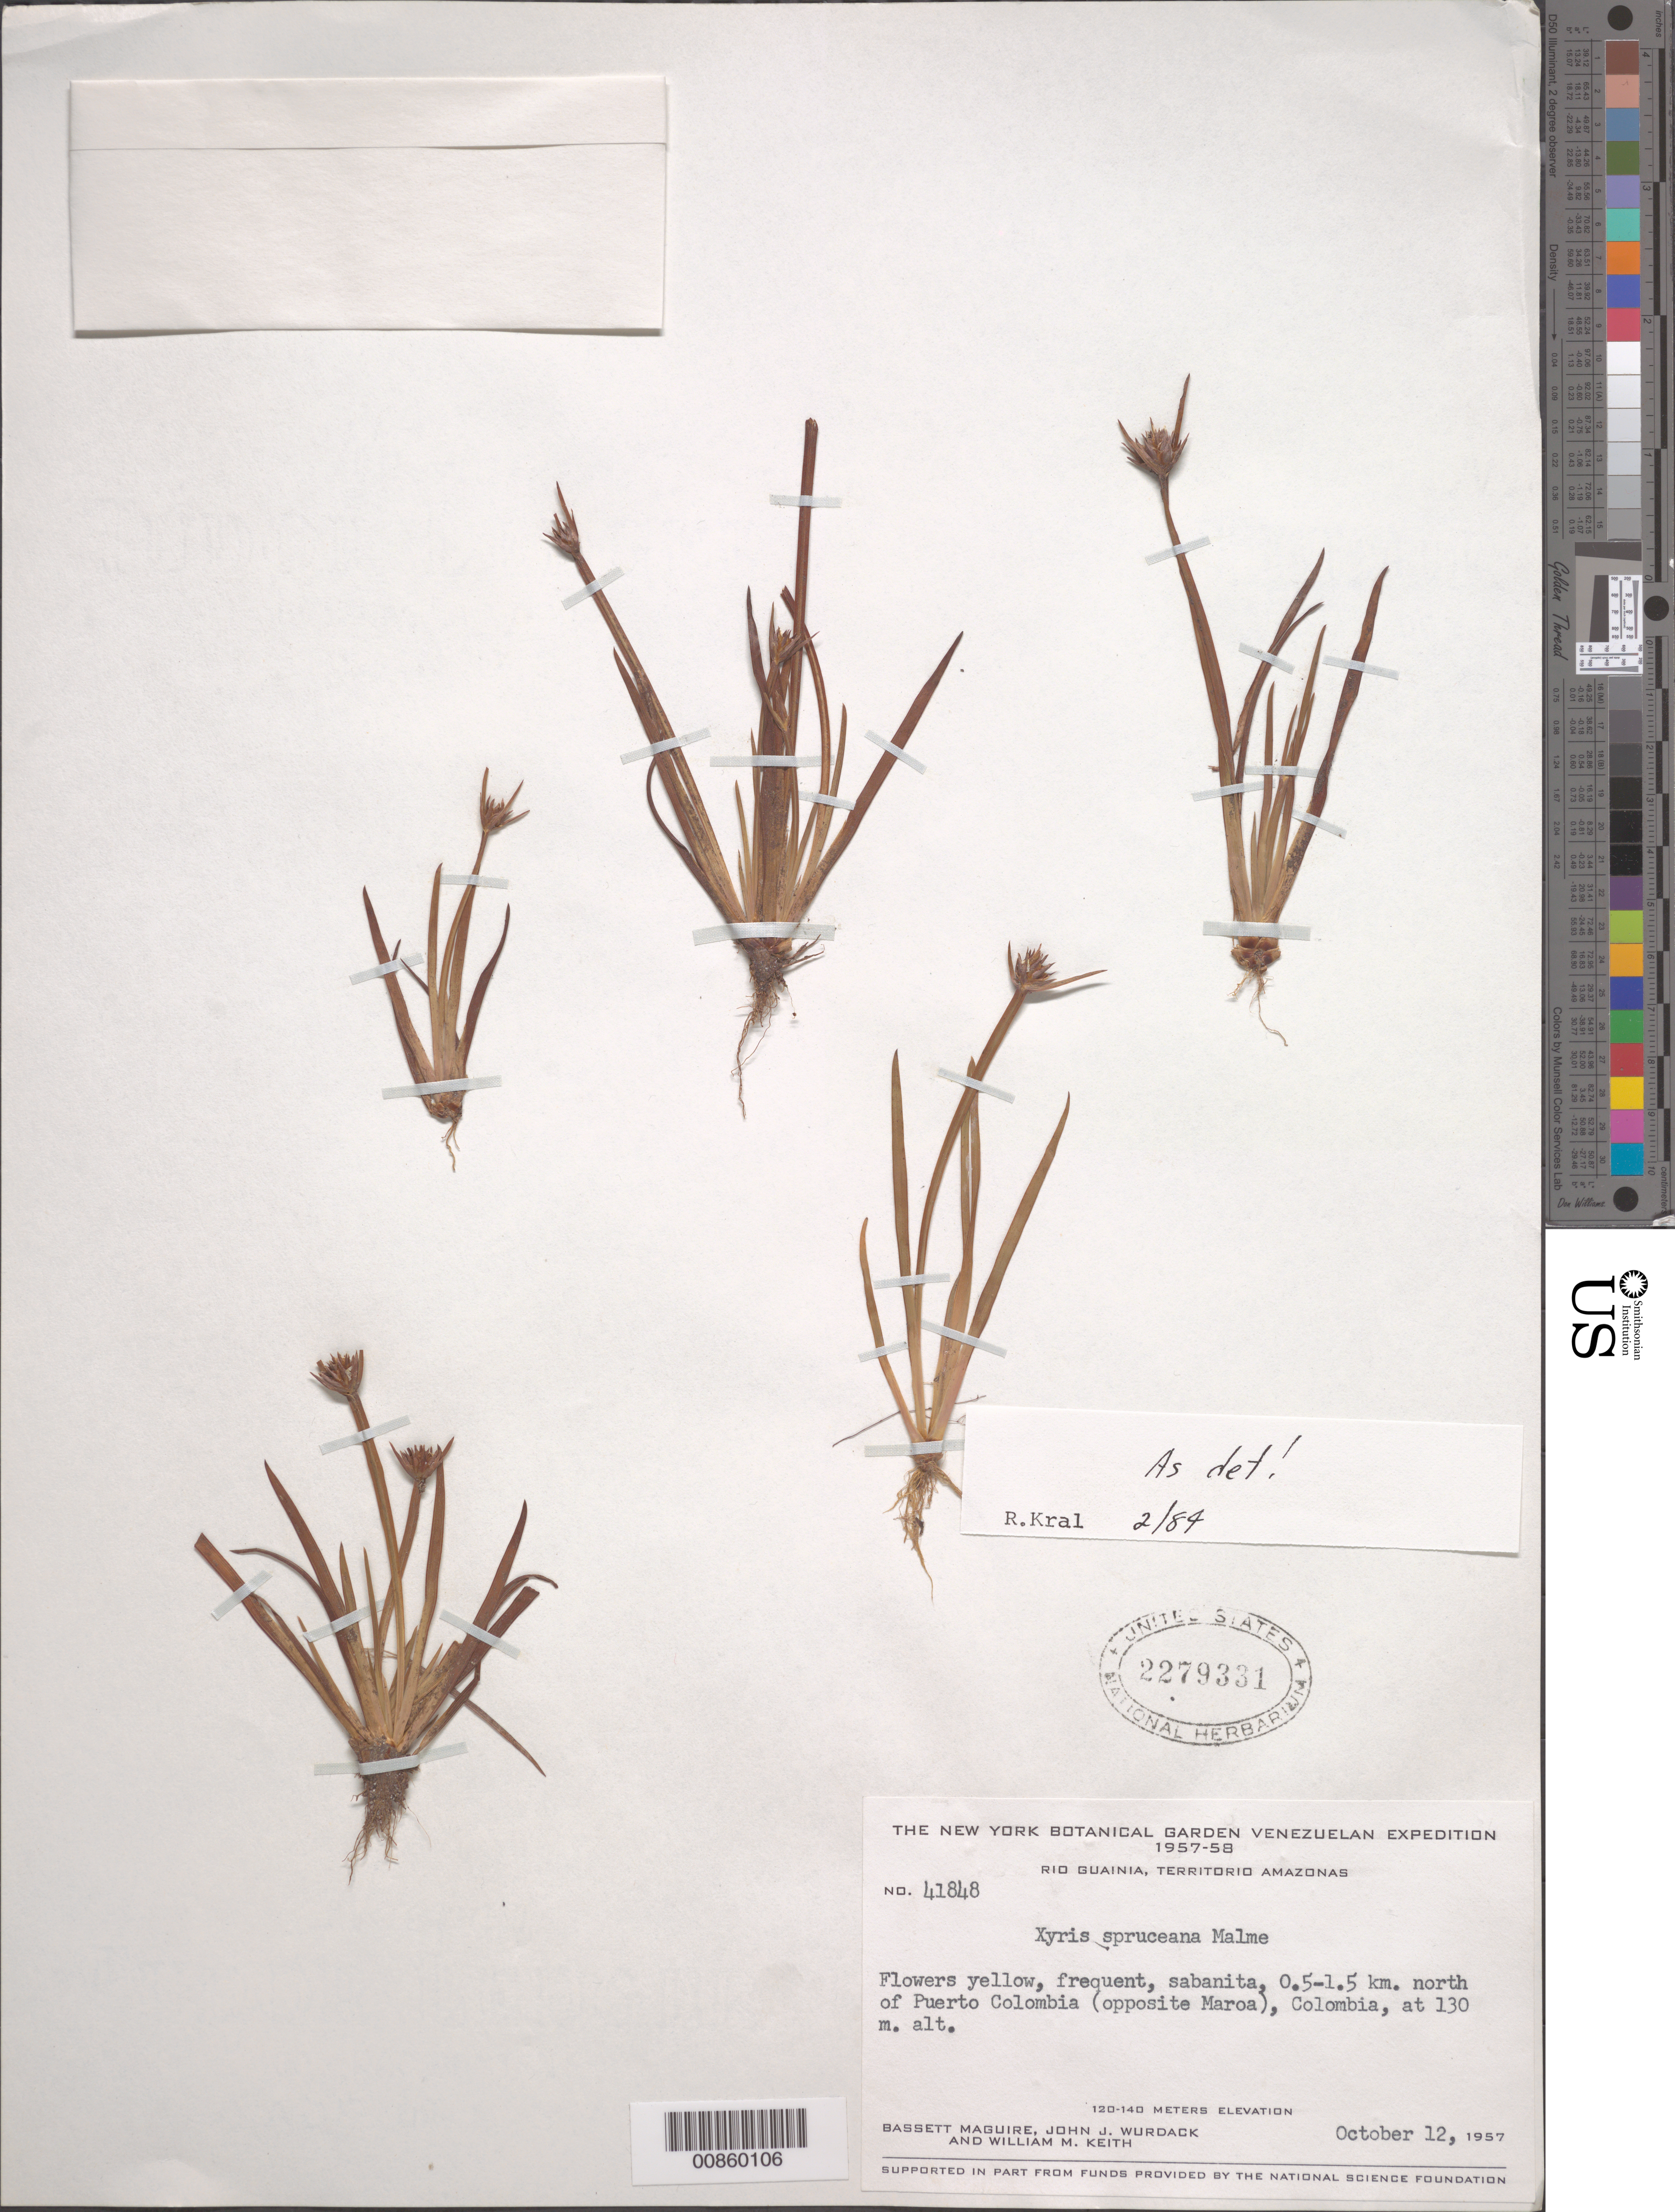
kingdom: Plantae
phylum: Tracheophyta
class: Liliopsida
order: Poales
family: Xyridaceae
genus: Xyris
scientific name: Xyris spruceana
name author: Malme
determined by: Kral, Robert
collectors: B. Maguire, J. J. Wurdack & W. Keith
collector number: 41848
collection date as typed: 12-Oct-57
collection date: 1957-10-12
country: Colombia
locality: Río Guainía, 0.5-1.5 km N of Puerto Colombia (opposite Maroa)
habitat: Sabanita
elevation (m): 130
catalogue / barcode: US 2279331